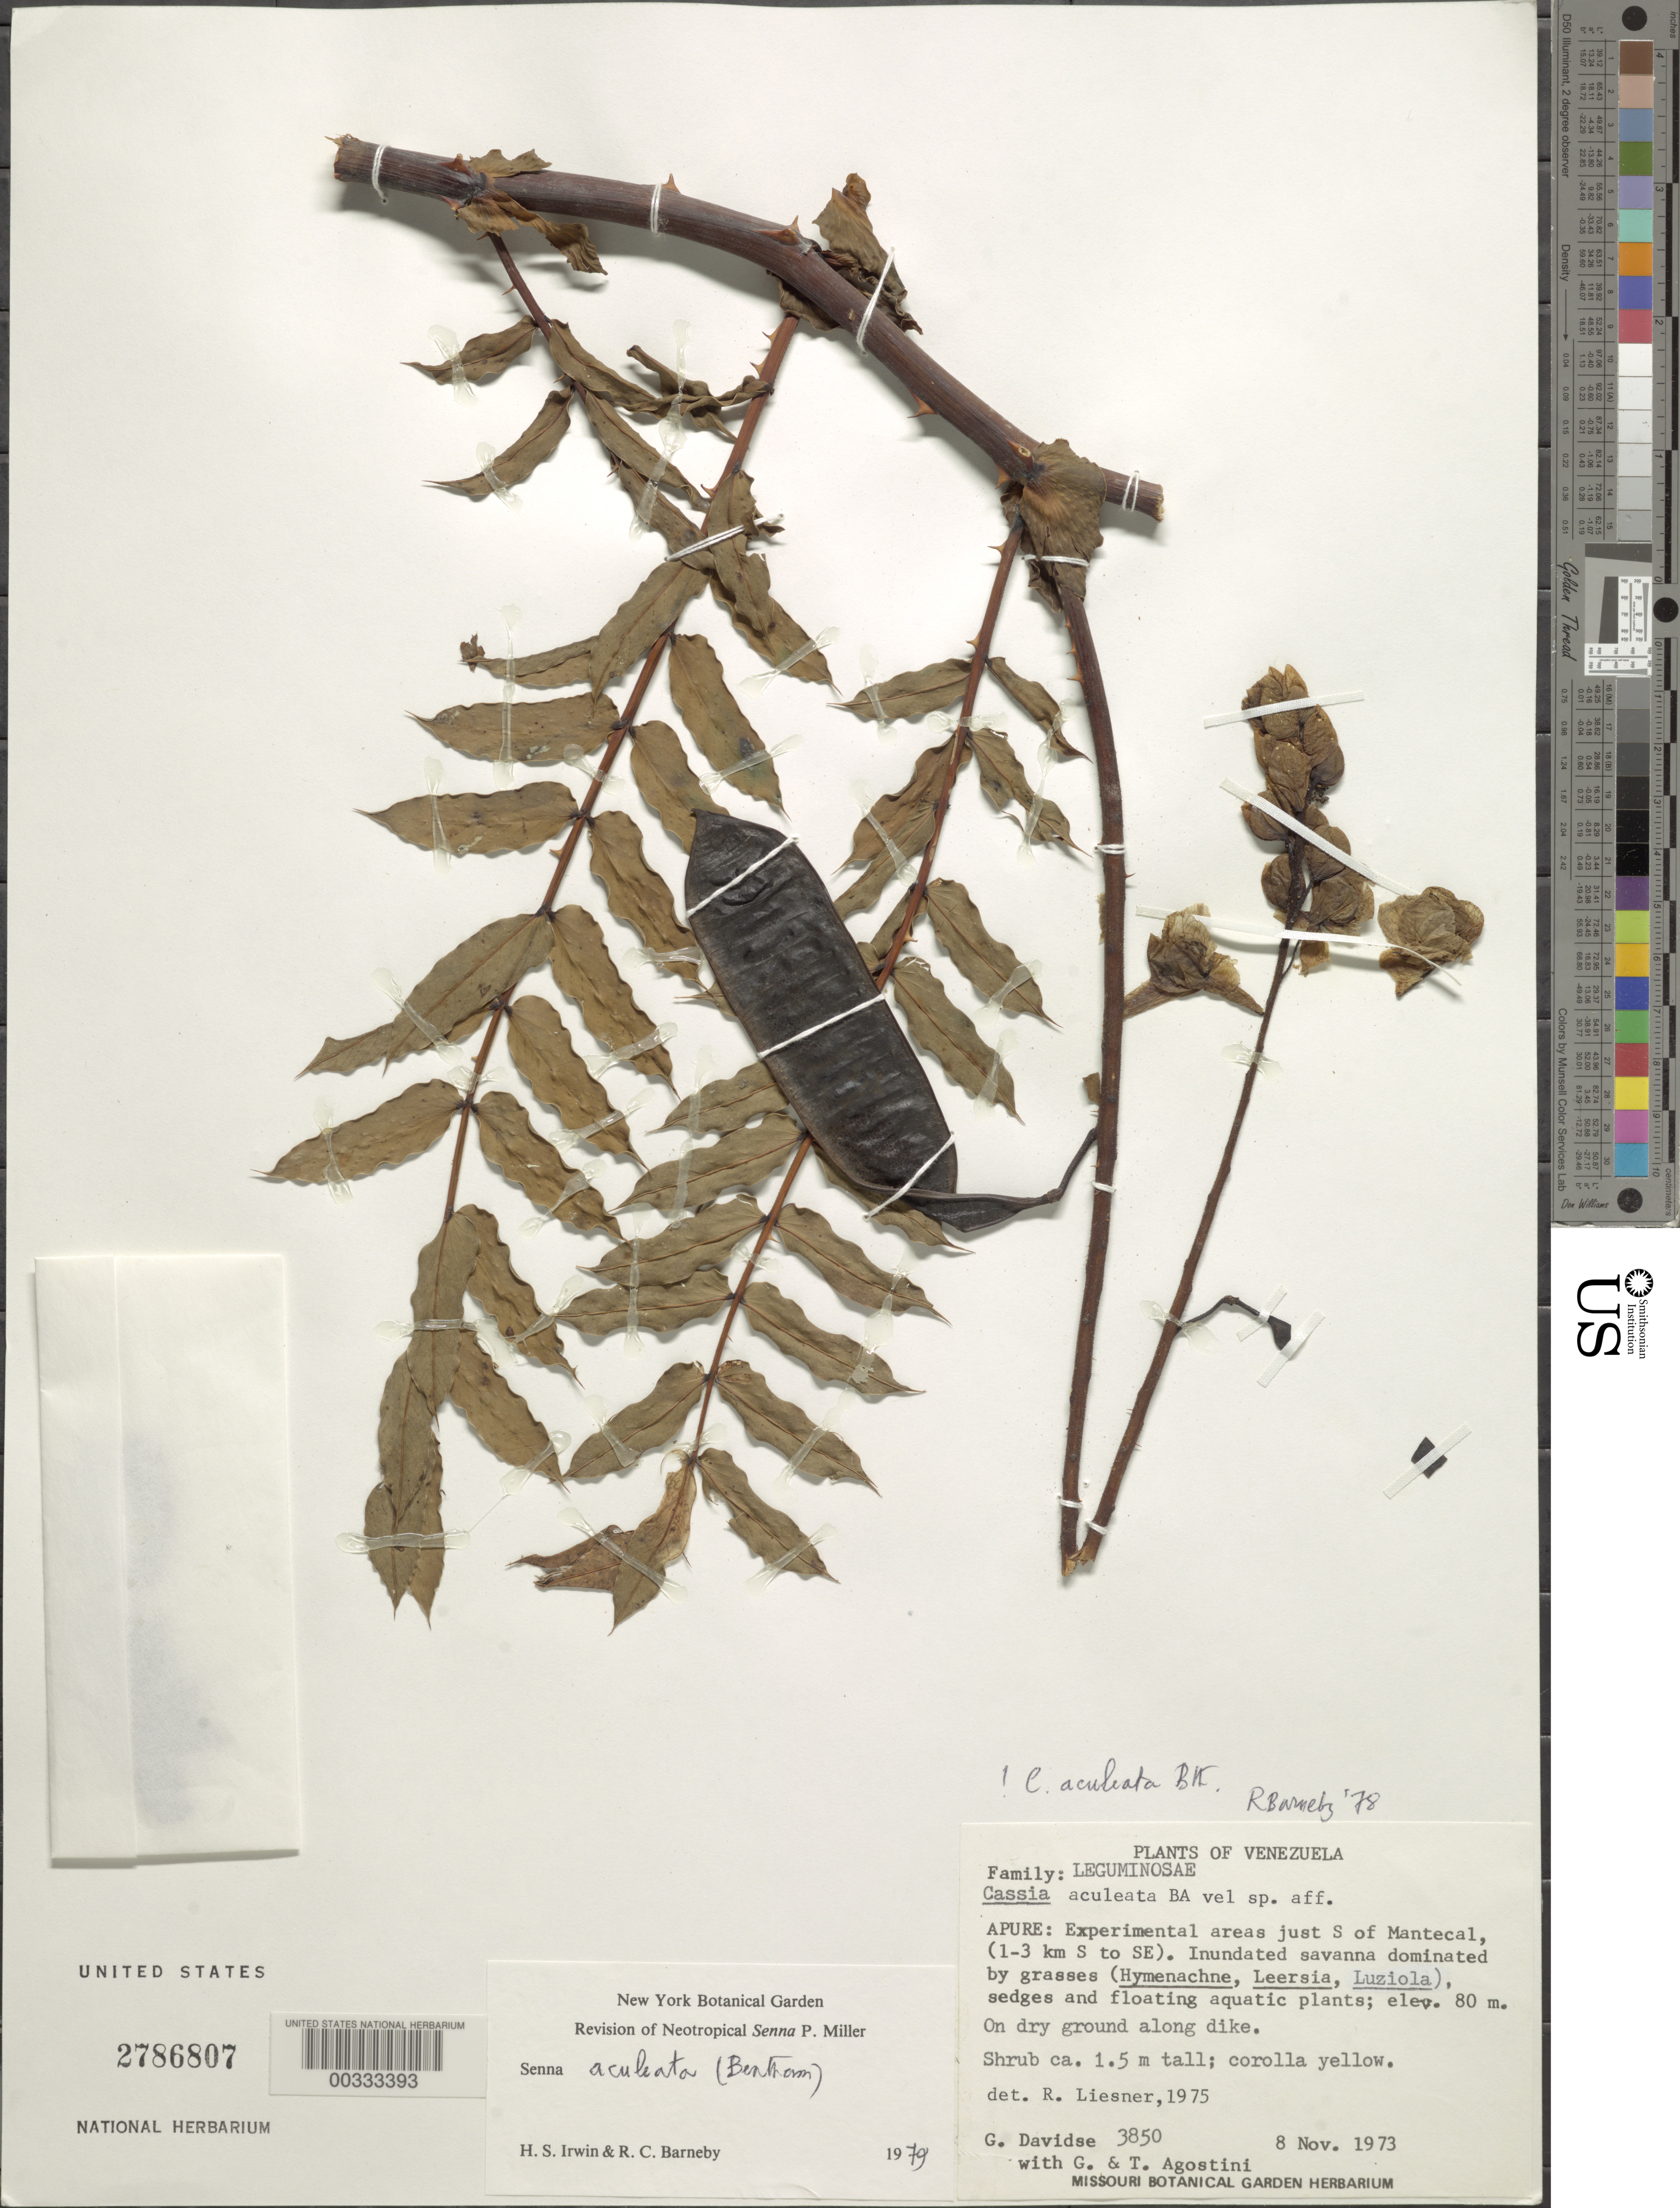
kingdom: Plantae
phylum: Tracheophyta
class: Magnoliopsida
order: Fabales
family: Fabaceae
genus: Senna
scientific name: Senna aculeata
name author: H.S. Irwin & Barneby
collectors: G. Davidse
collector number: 3850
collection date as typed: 08 Nov 1973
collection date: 1973-11-08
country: Venezuela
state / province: Apure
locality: Experimental areas just s of mantecal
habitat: On dry ground along dike; inundated savanna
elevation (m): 80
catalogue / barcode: US 2786807